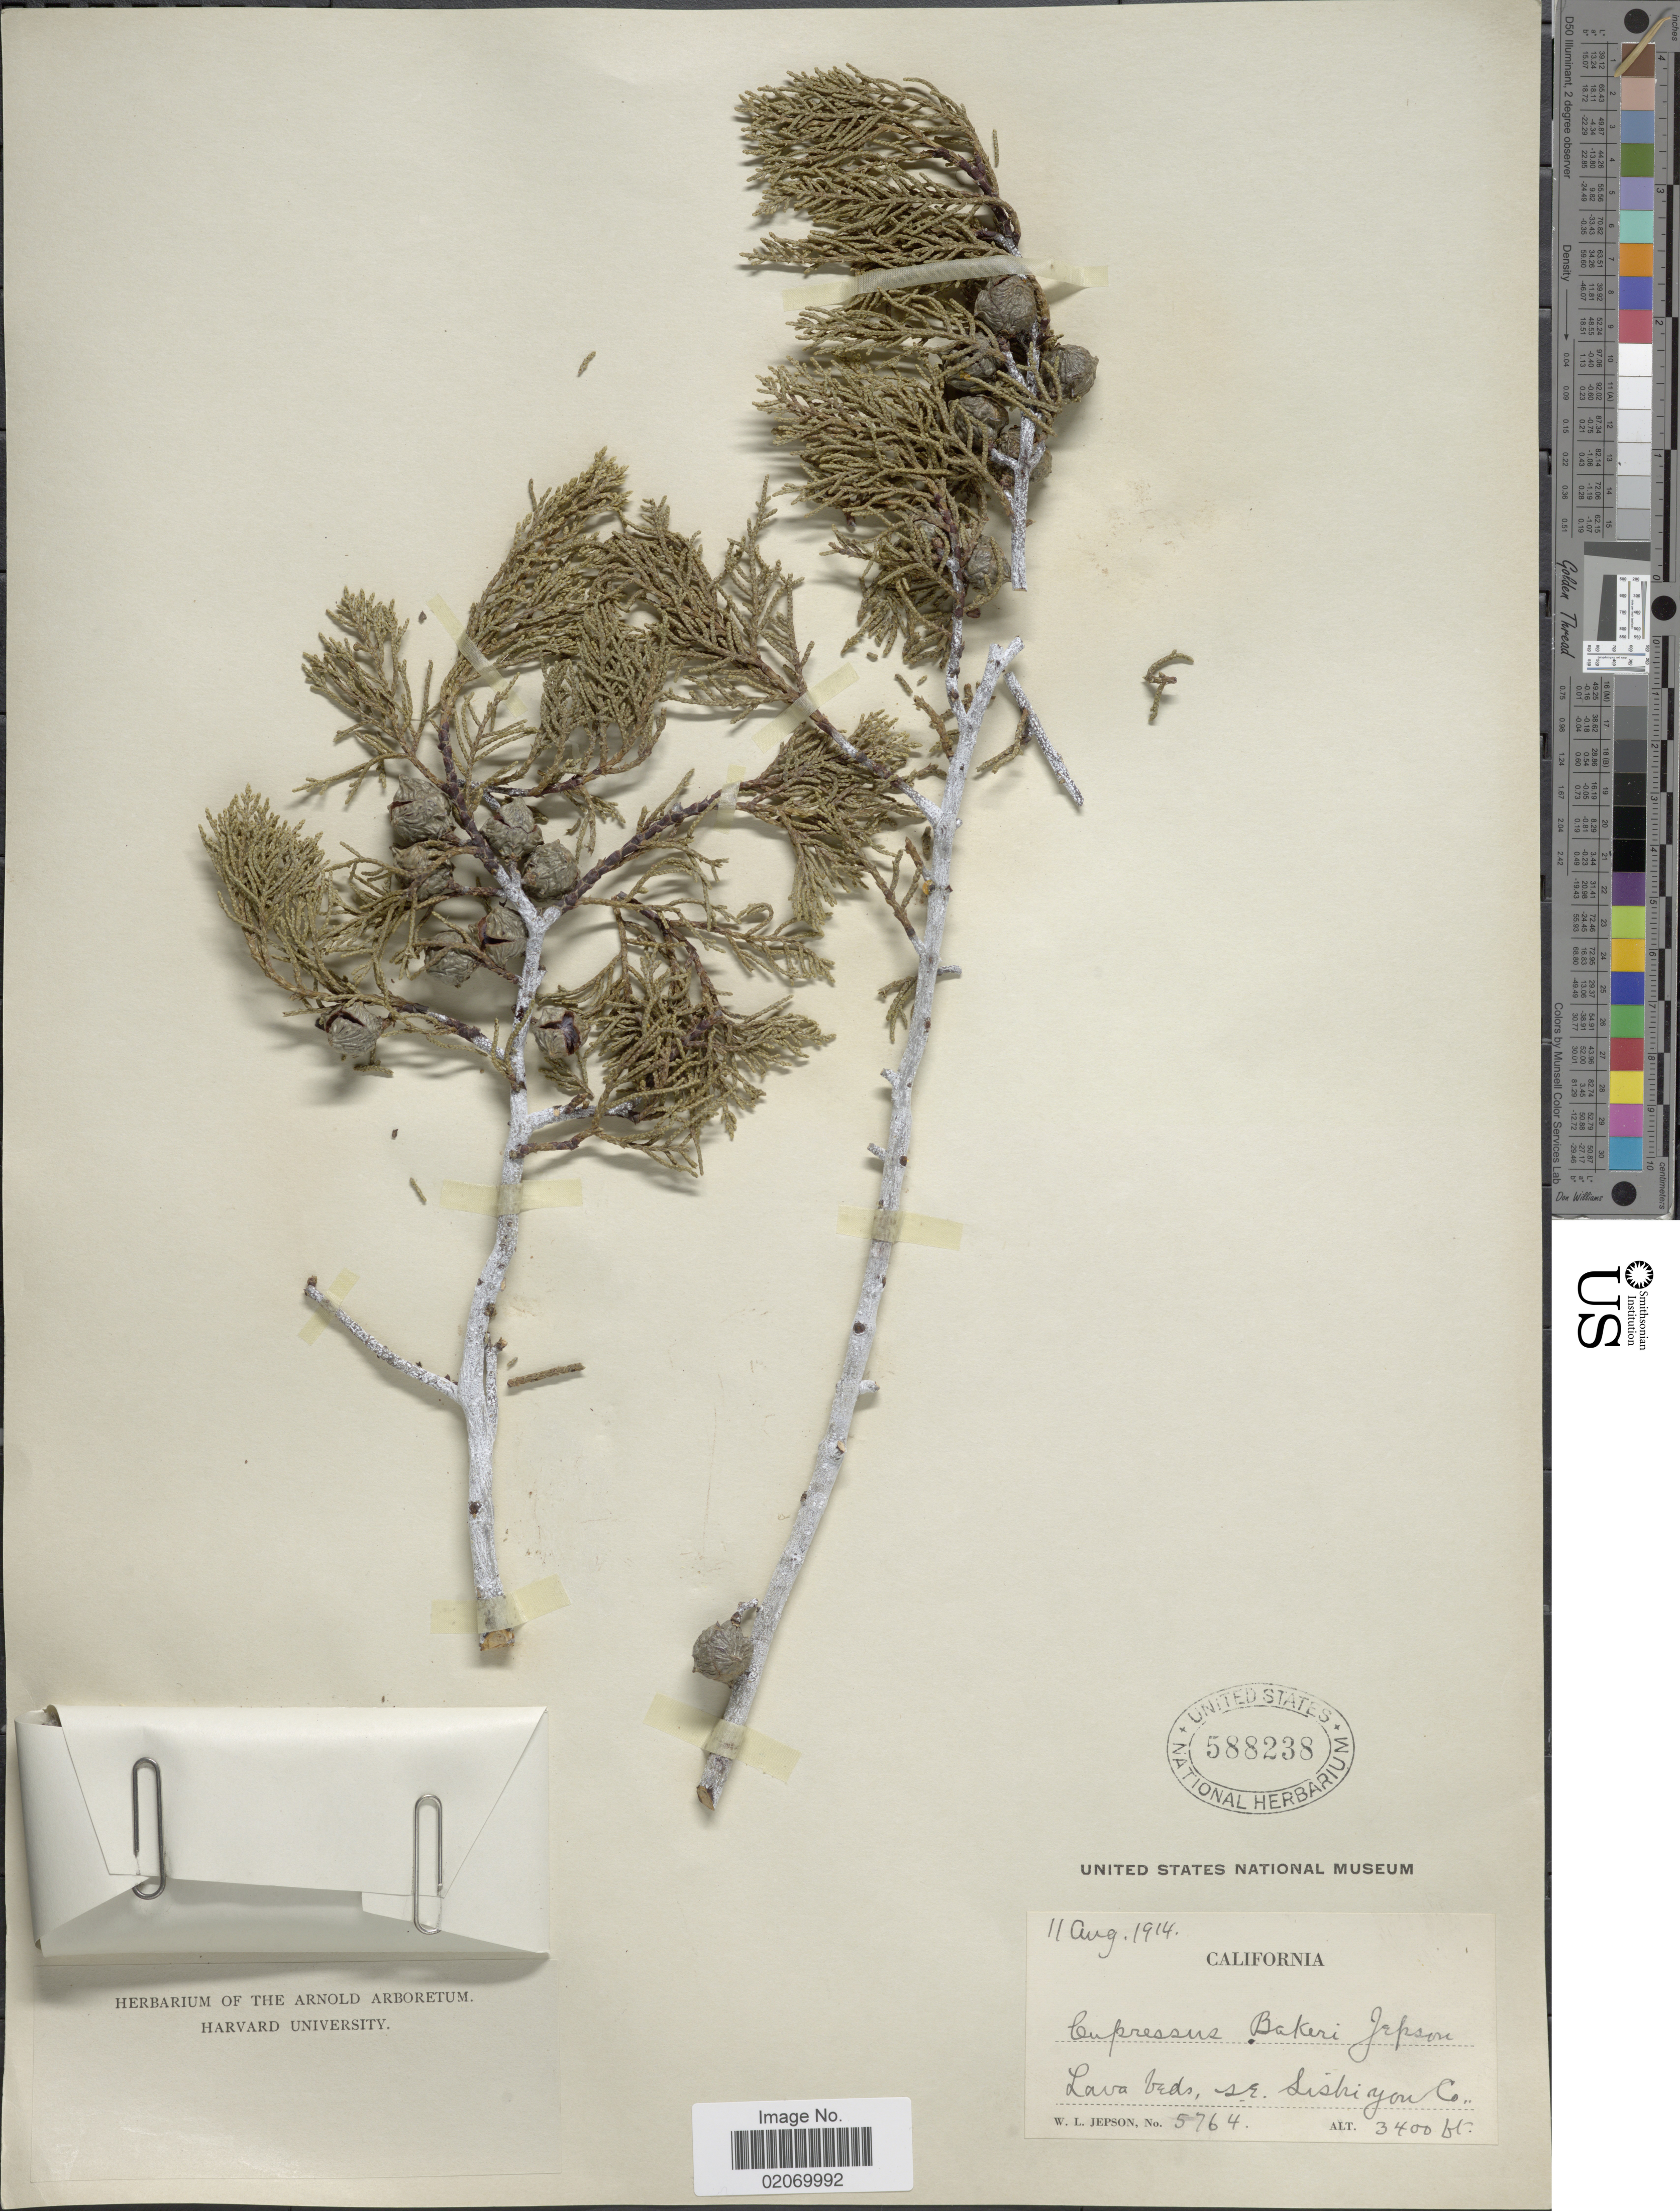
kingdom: Plantae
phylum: Tracheophyta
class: Pinopsida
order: Pinales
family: Cupressaceae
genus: Hesperocyparis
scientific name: Hesperocyparis bakeri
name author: (Jeps.) Bartel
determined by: (US) Smithsonian Institution - National Museum of Natural History - Department of Botany (UNITED STATES)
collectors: W. L. Jepson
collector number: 5764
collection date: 1914-08-11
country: United States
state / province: California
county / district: Siskiyou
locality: Lava beds, SE Siskiyou Co.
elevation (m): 1036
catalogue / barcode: US 588238